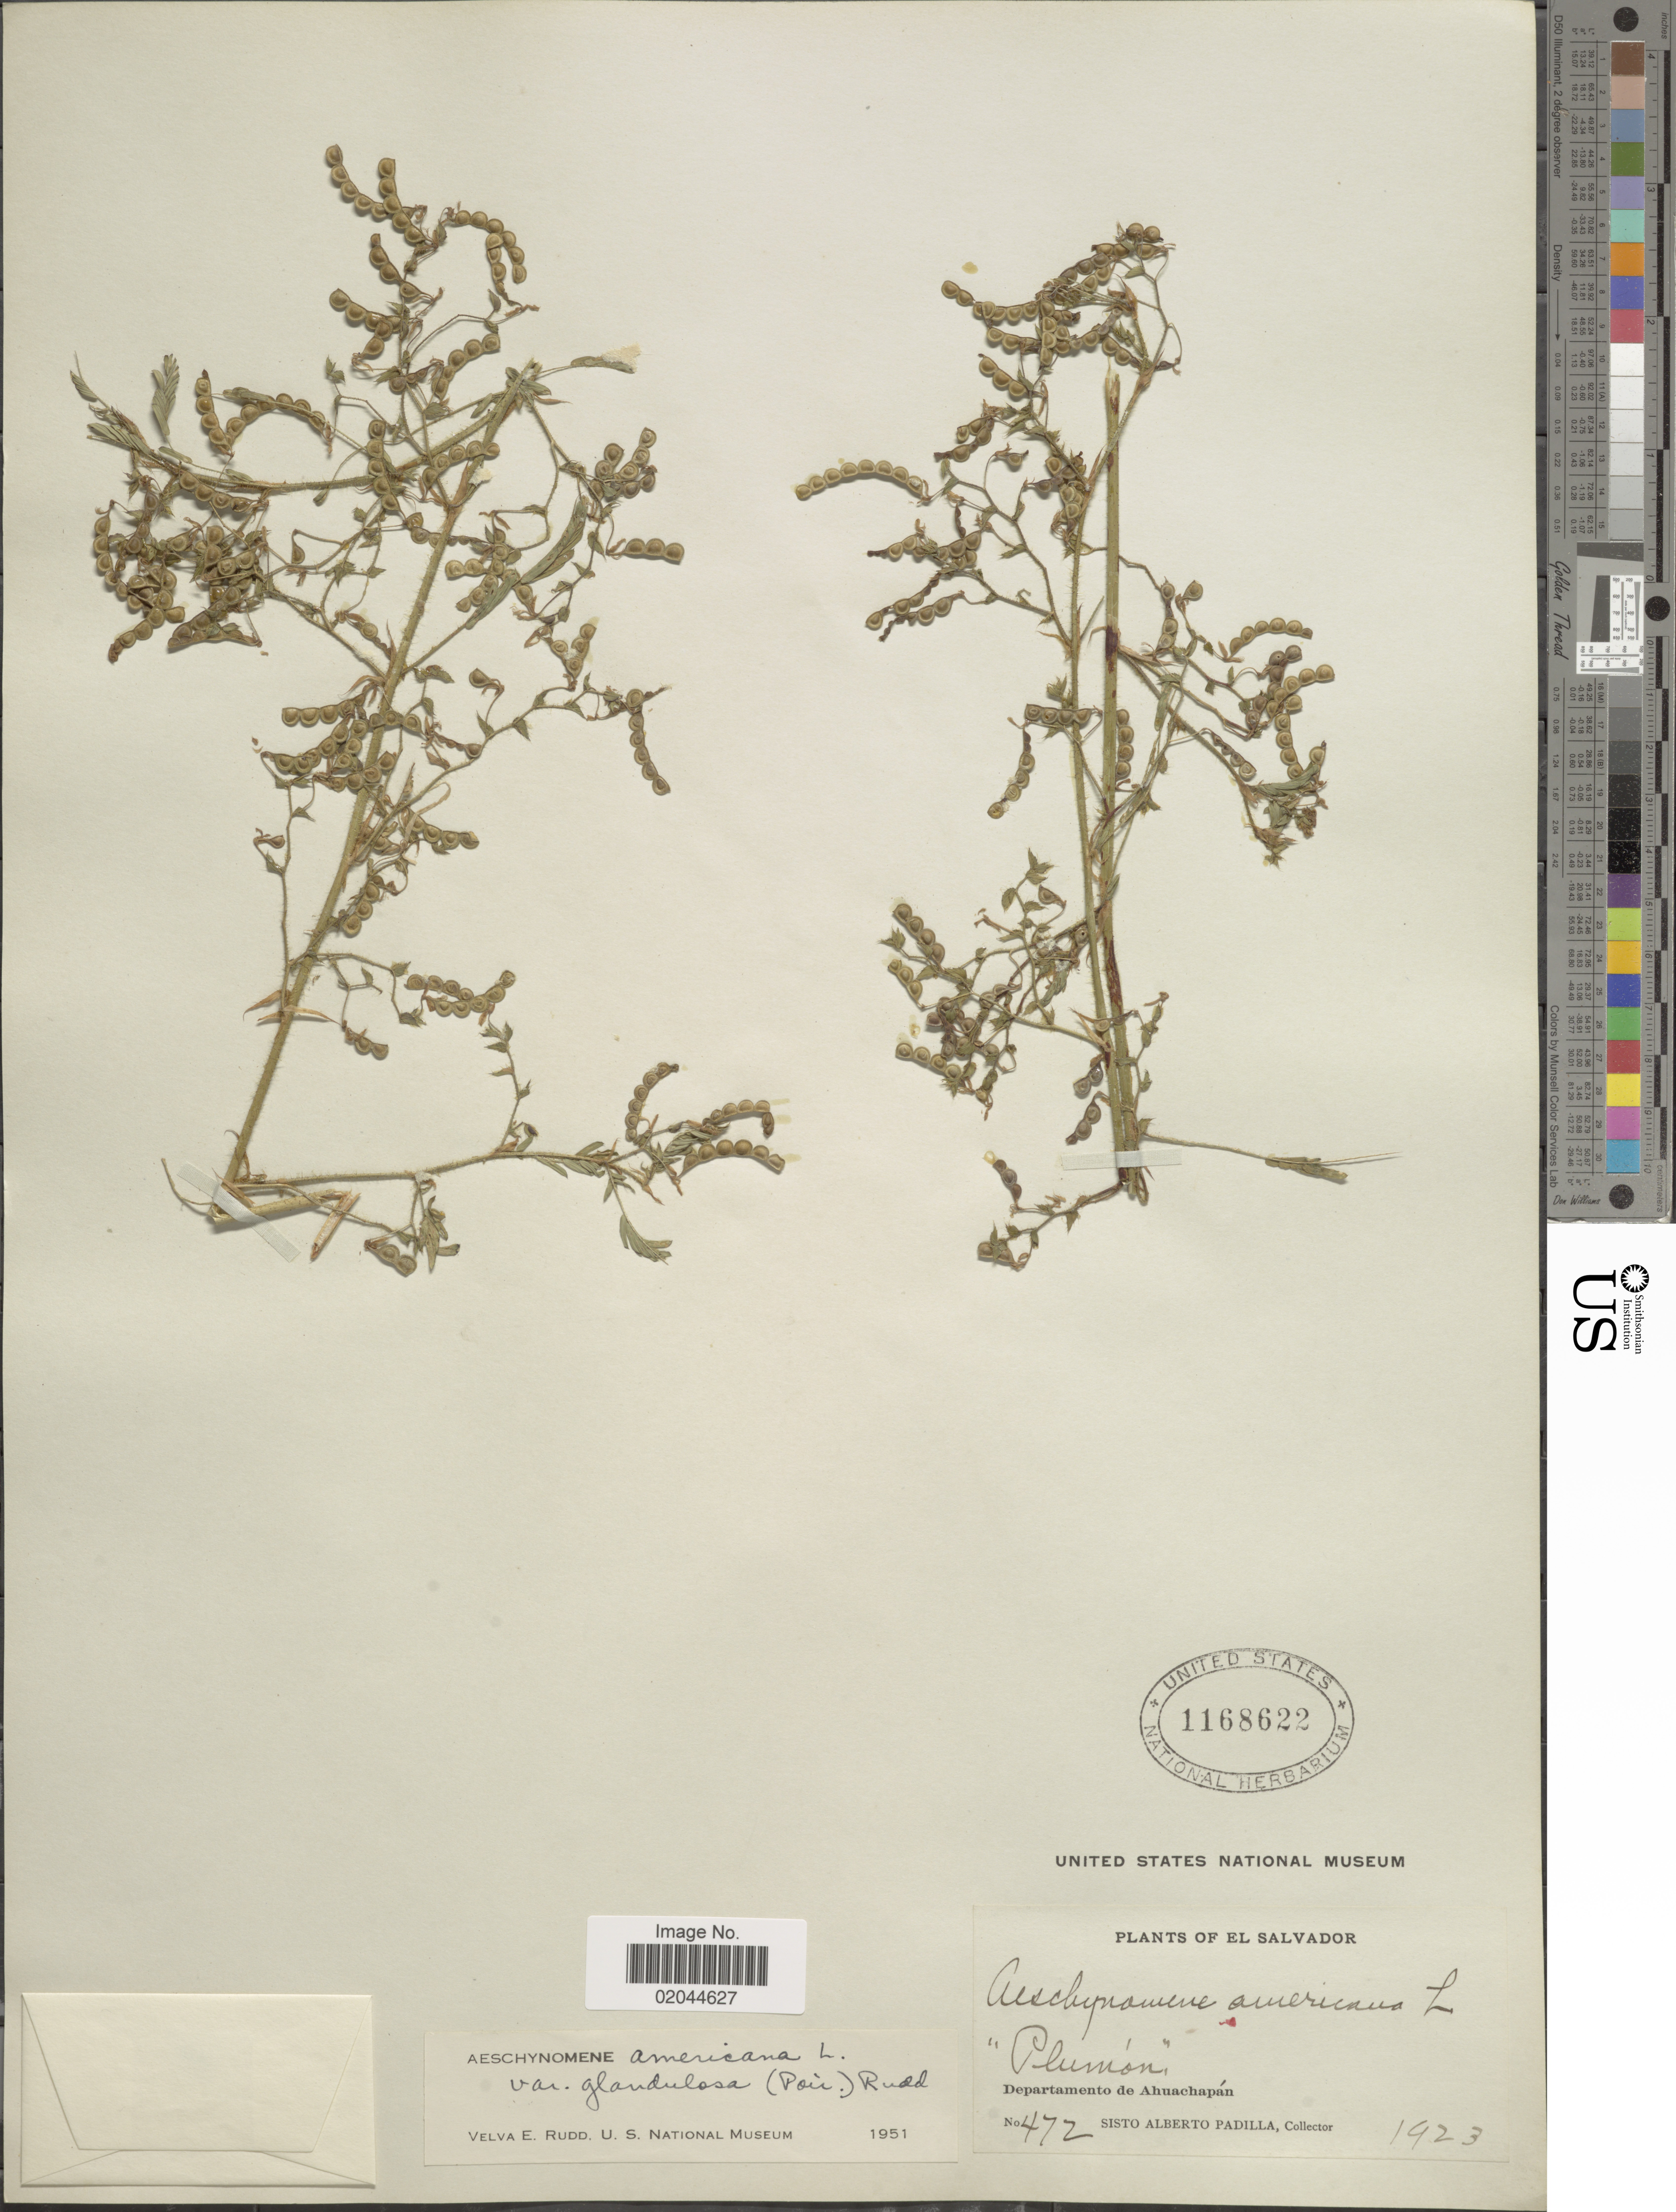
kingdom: Plantae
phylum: Tracheophyta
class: Magnoliopsida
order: Fabales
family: Fabaceae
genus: Aeschynomene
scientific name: Aeschynomene americana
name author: L.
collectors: S. A. Padilla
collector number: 472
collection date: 1923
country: El Salvador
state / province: Ahuachapan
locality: Plumon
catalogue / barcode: US 1168622